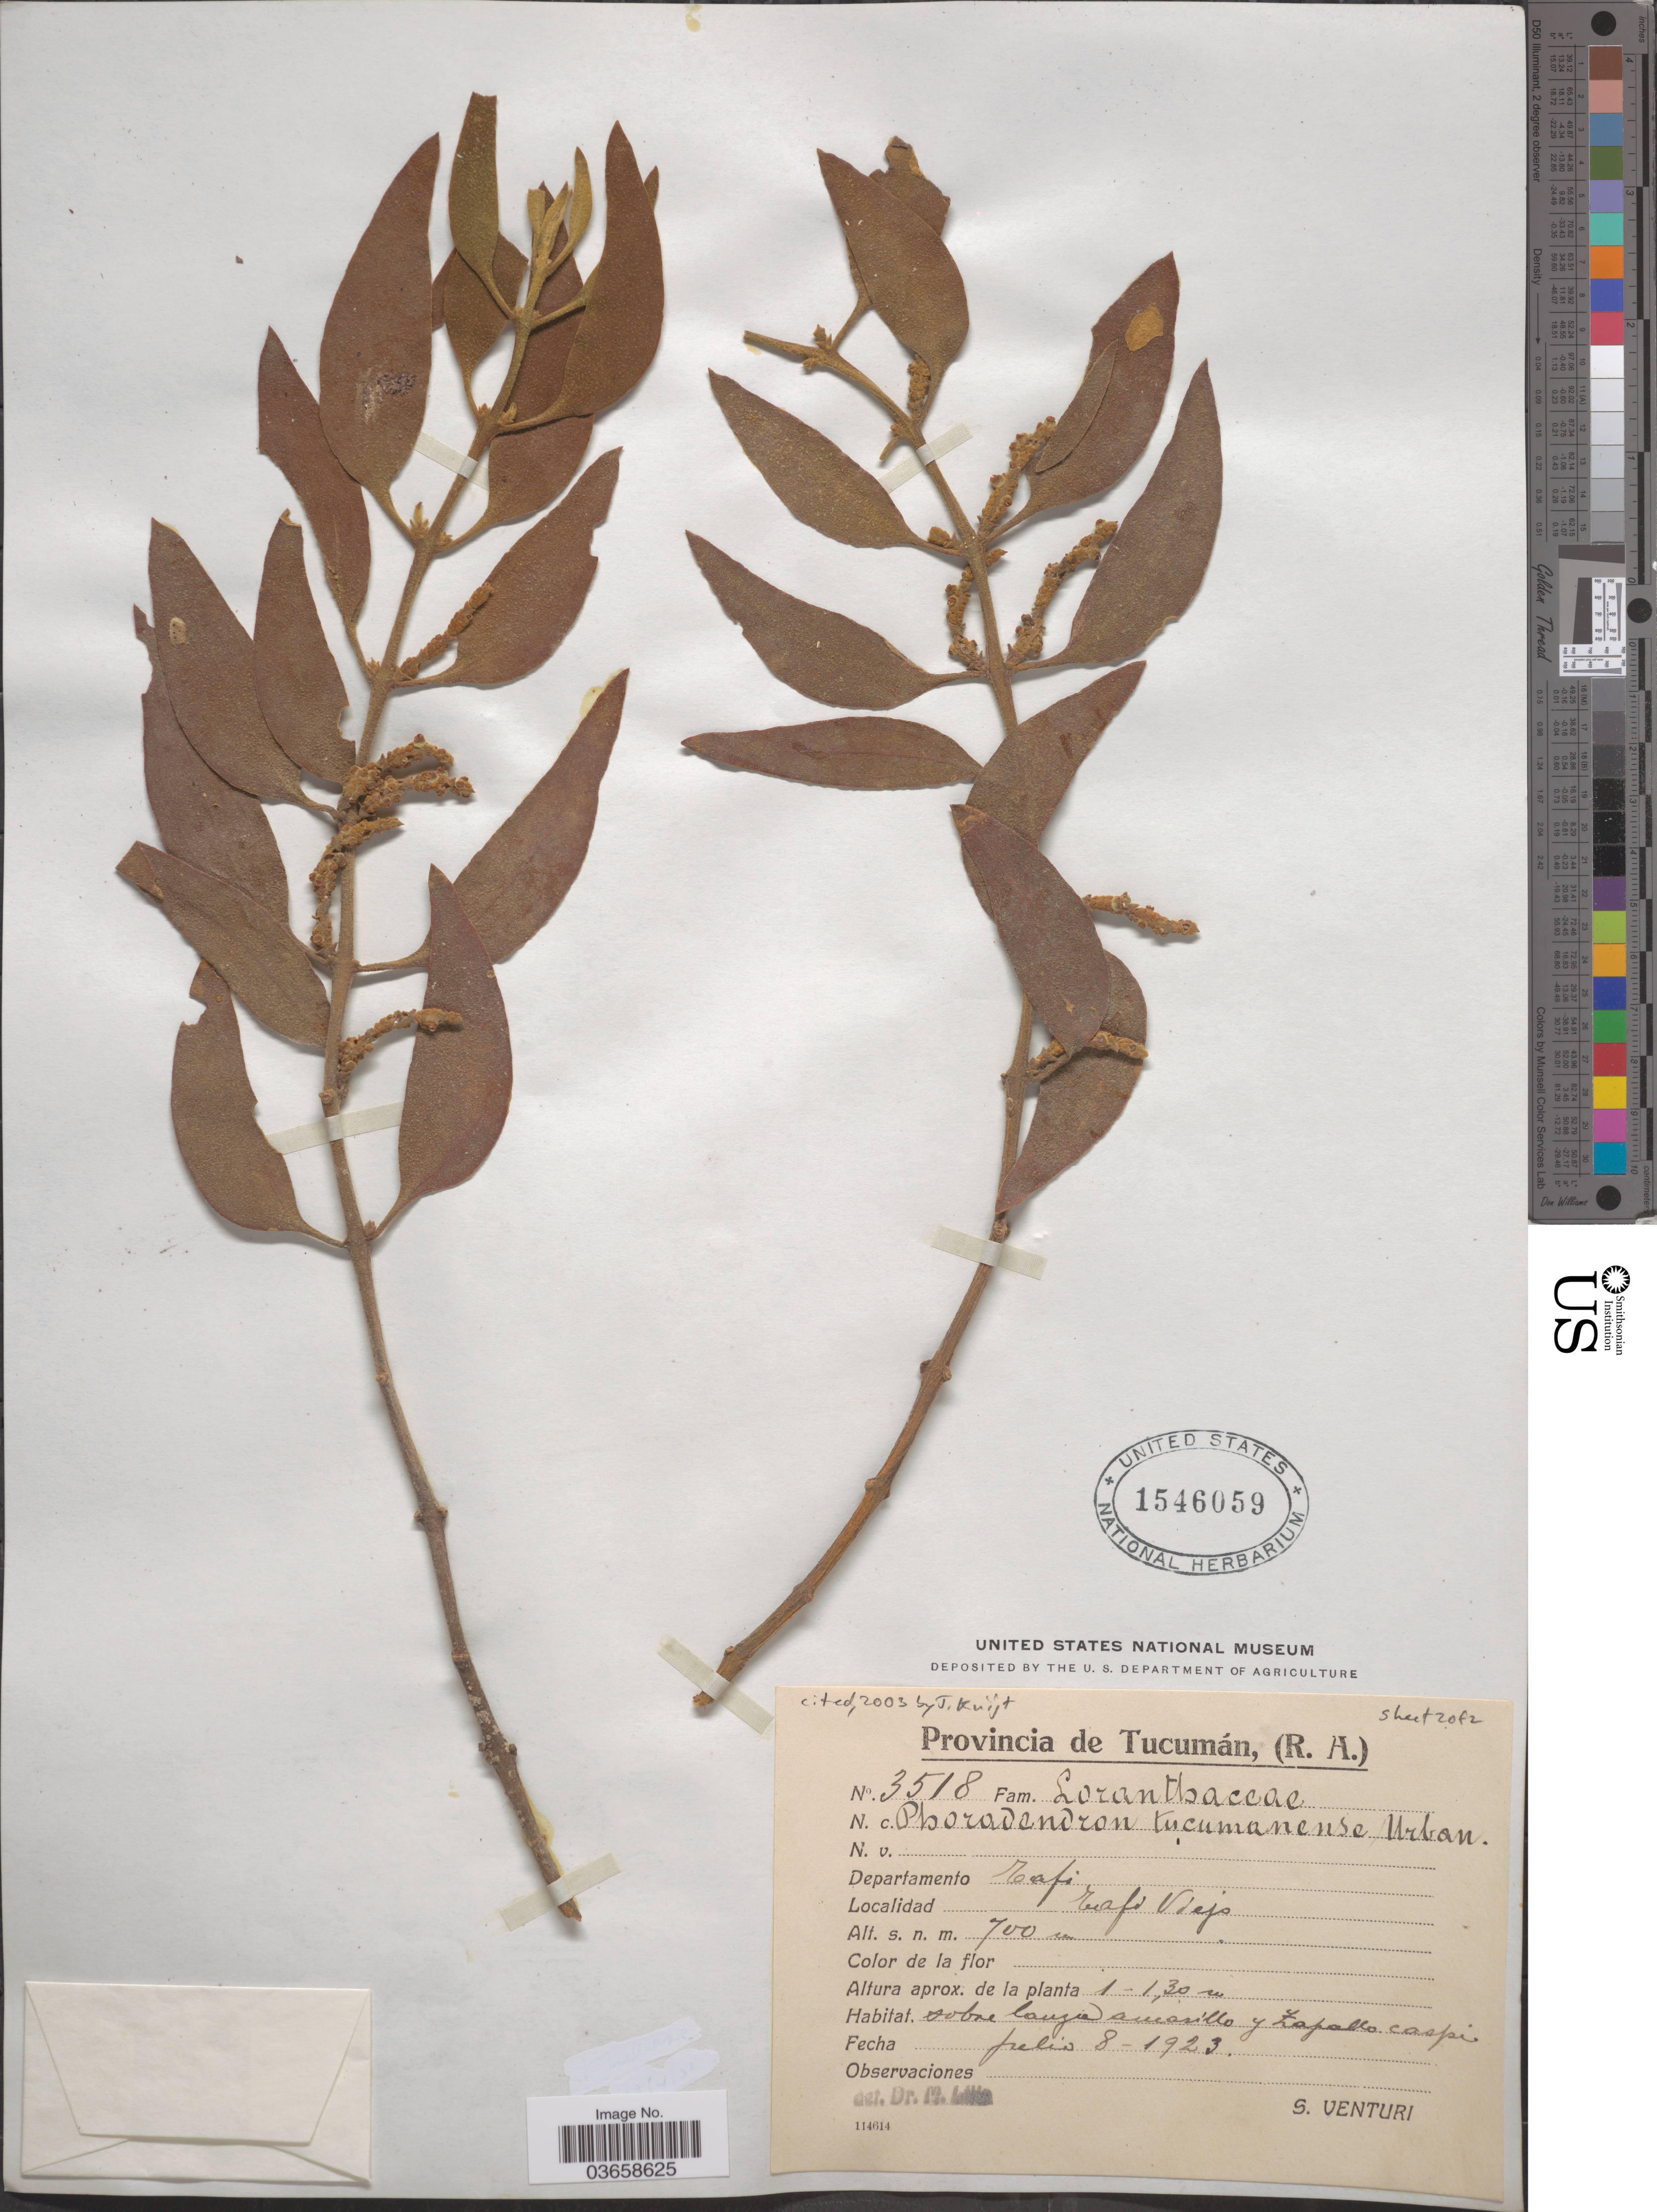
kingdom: Plantae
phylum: Tracheophyta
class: Magnoliopsida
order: Santalales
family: Viscaceae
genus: Phoradendron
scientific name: Phoradendron tucumanense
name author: Urb.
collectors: S. Venturi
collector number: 3518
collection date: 1923-07-08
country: Argentina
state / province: Tucuman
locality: Departamento Tafi. Tafi viejo.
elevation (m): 700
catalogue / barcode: US 1546059